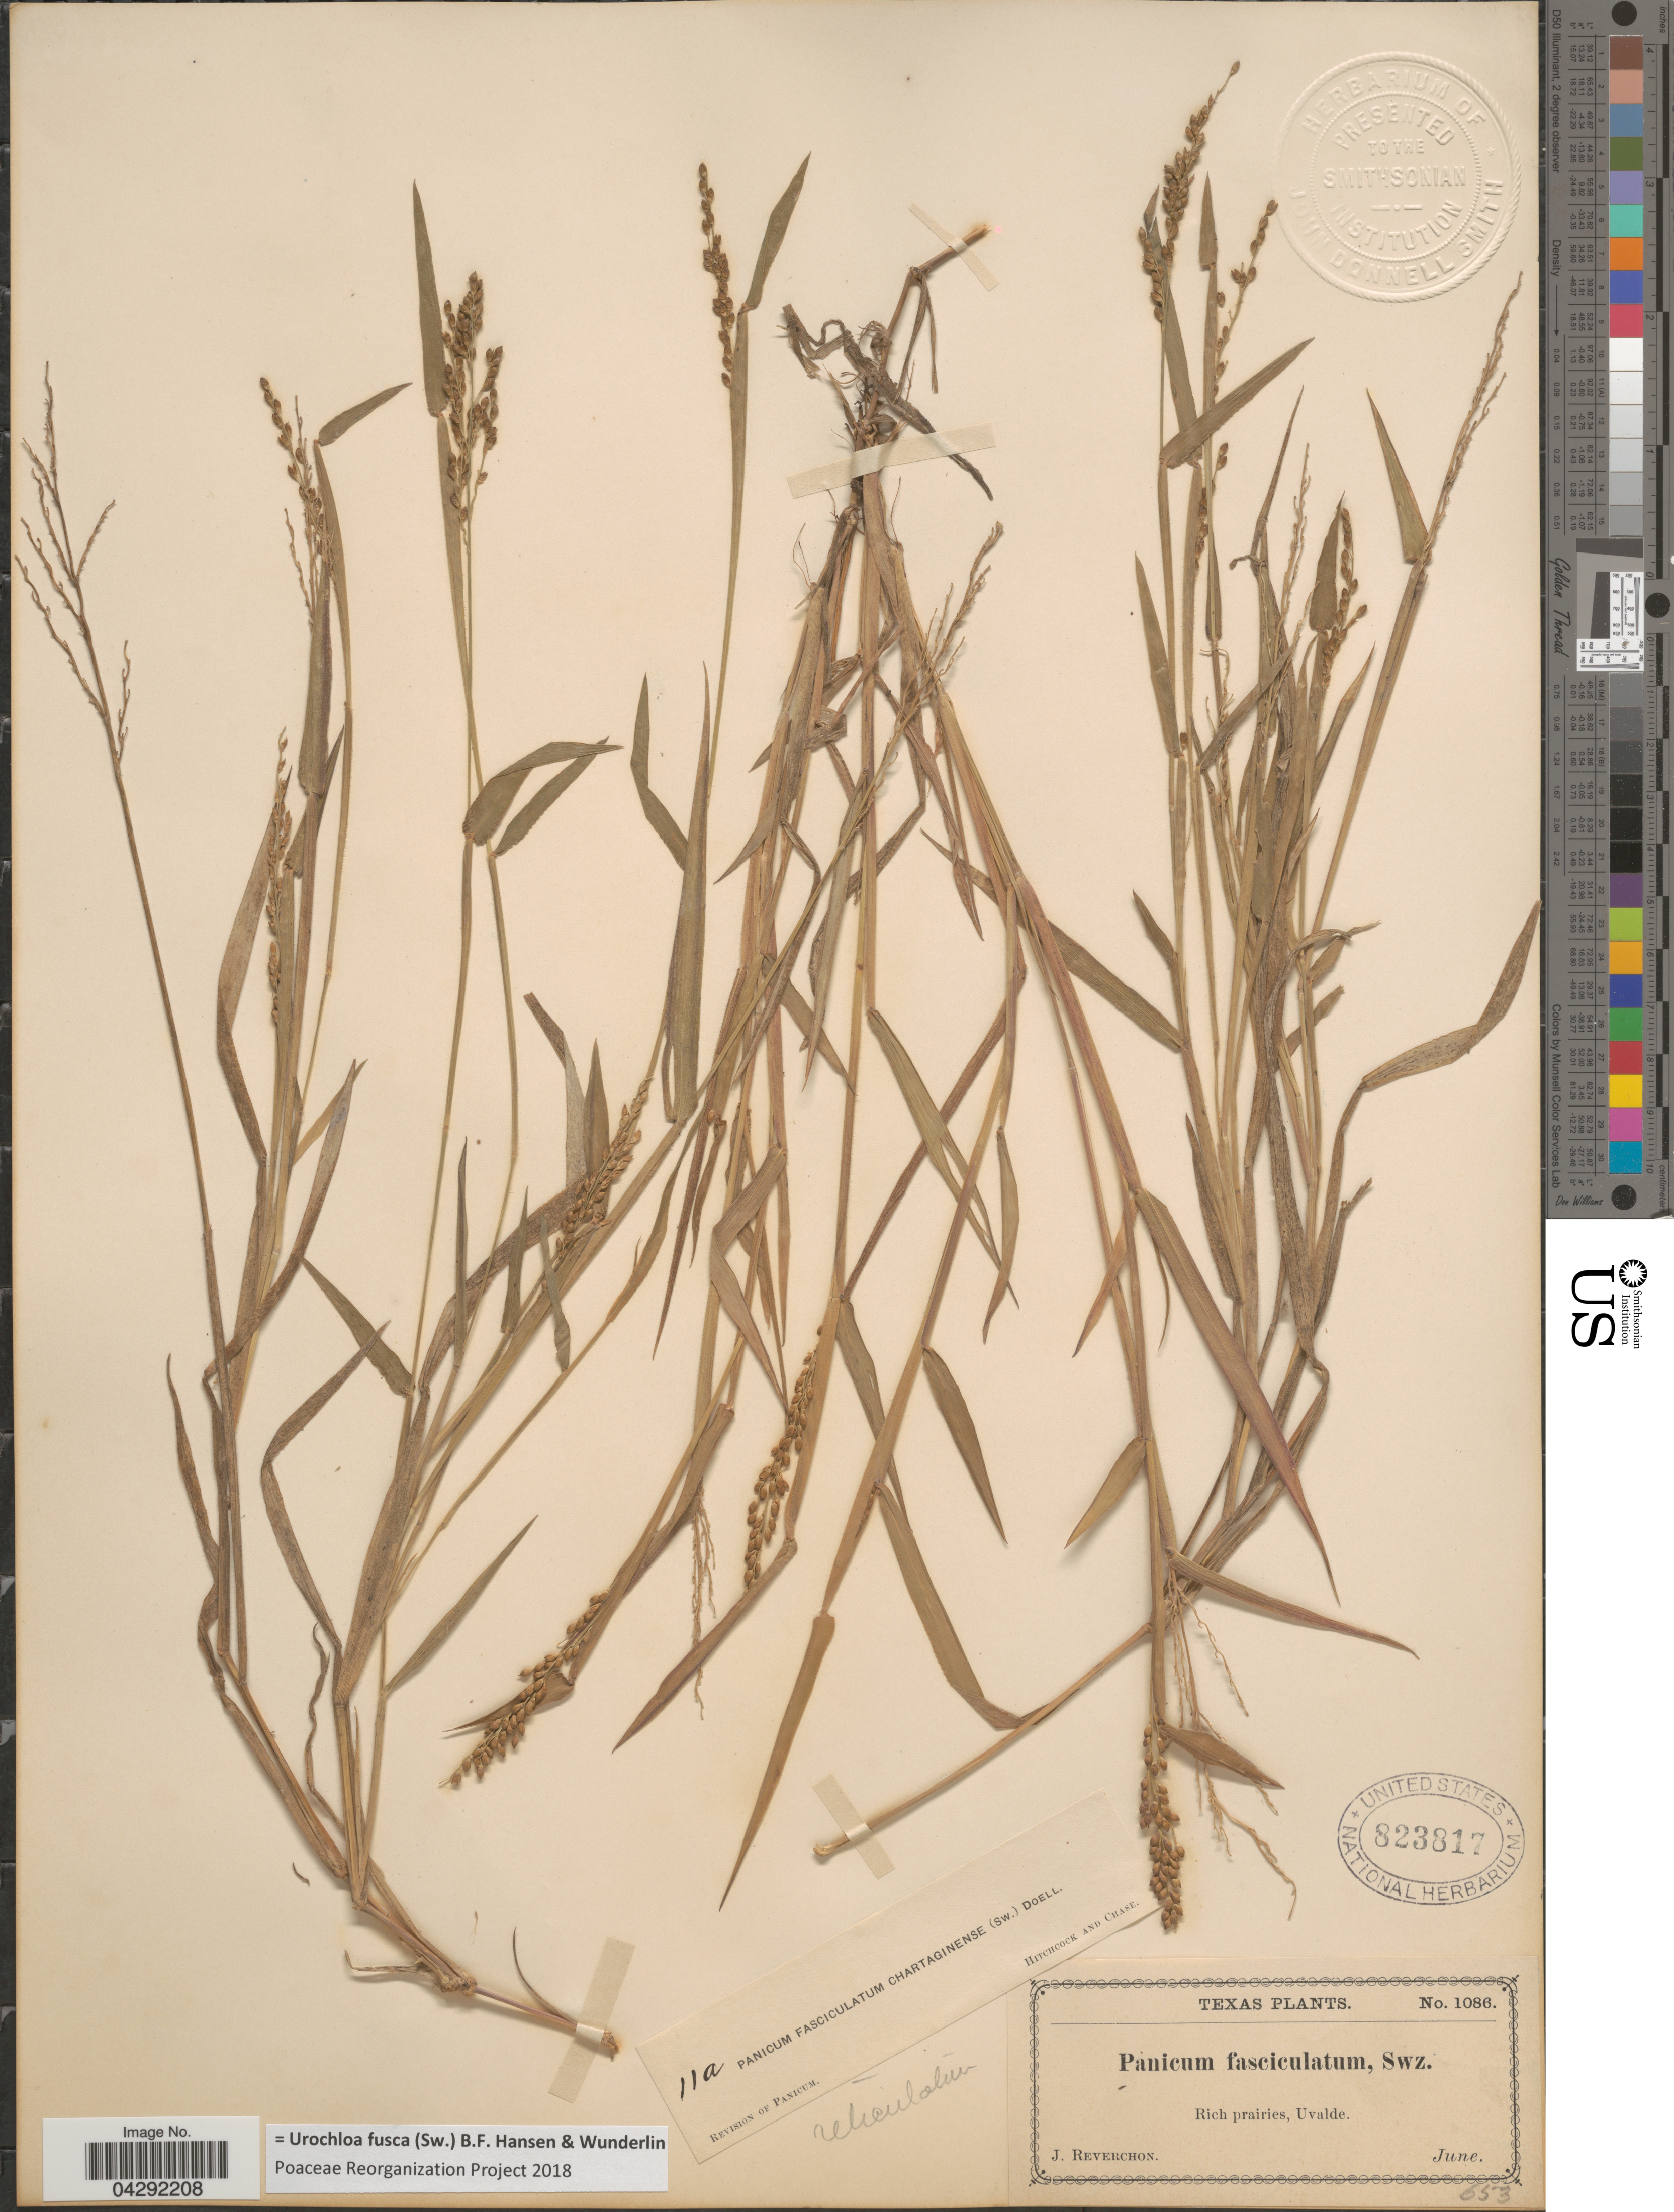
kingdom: Plantae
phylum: Tracheophyta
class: Liliopsida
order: Poales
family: Poaceae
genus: Urochloa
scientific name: Urochloa fusca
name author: (Sw.) B.F. Hansen & Wunderlin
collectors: J. Reverchon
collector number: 1086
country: United States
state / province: Texas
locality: Rich prairies, Uvalde.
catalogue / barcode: US 823817